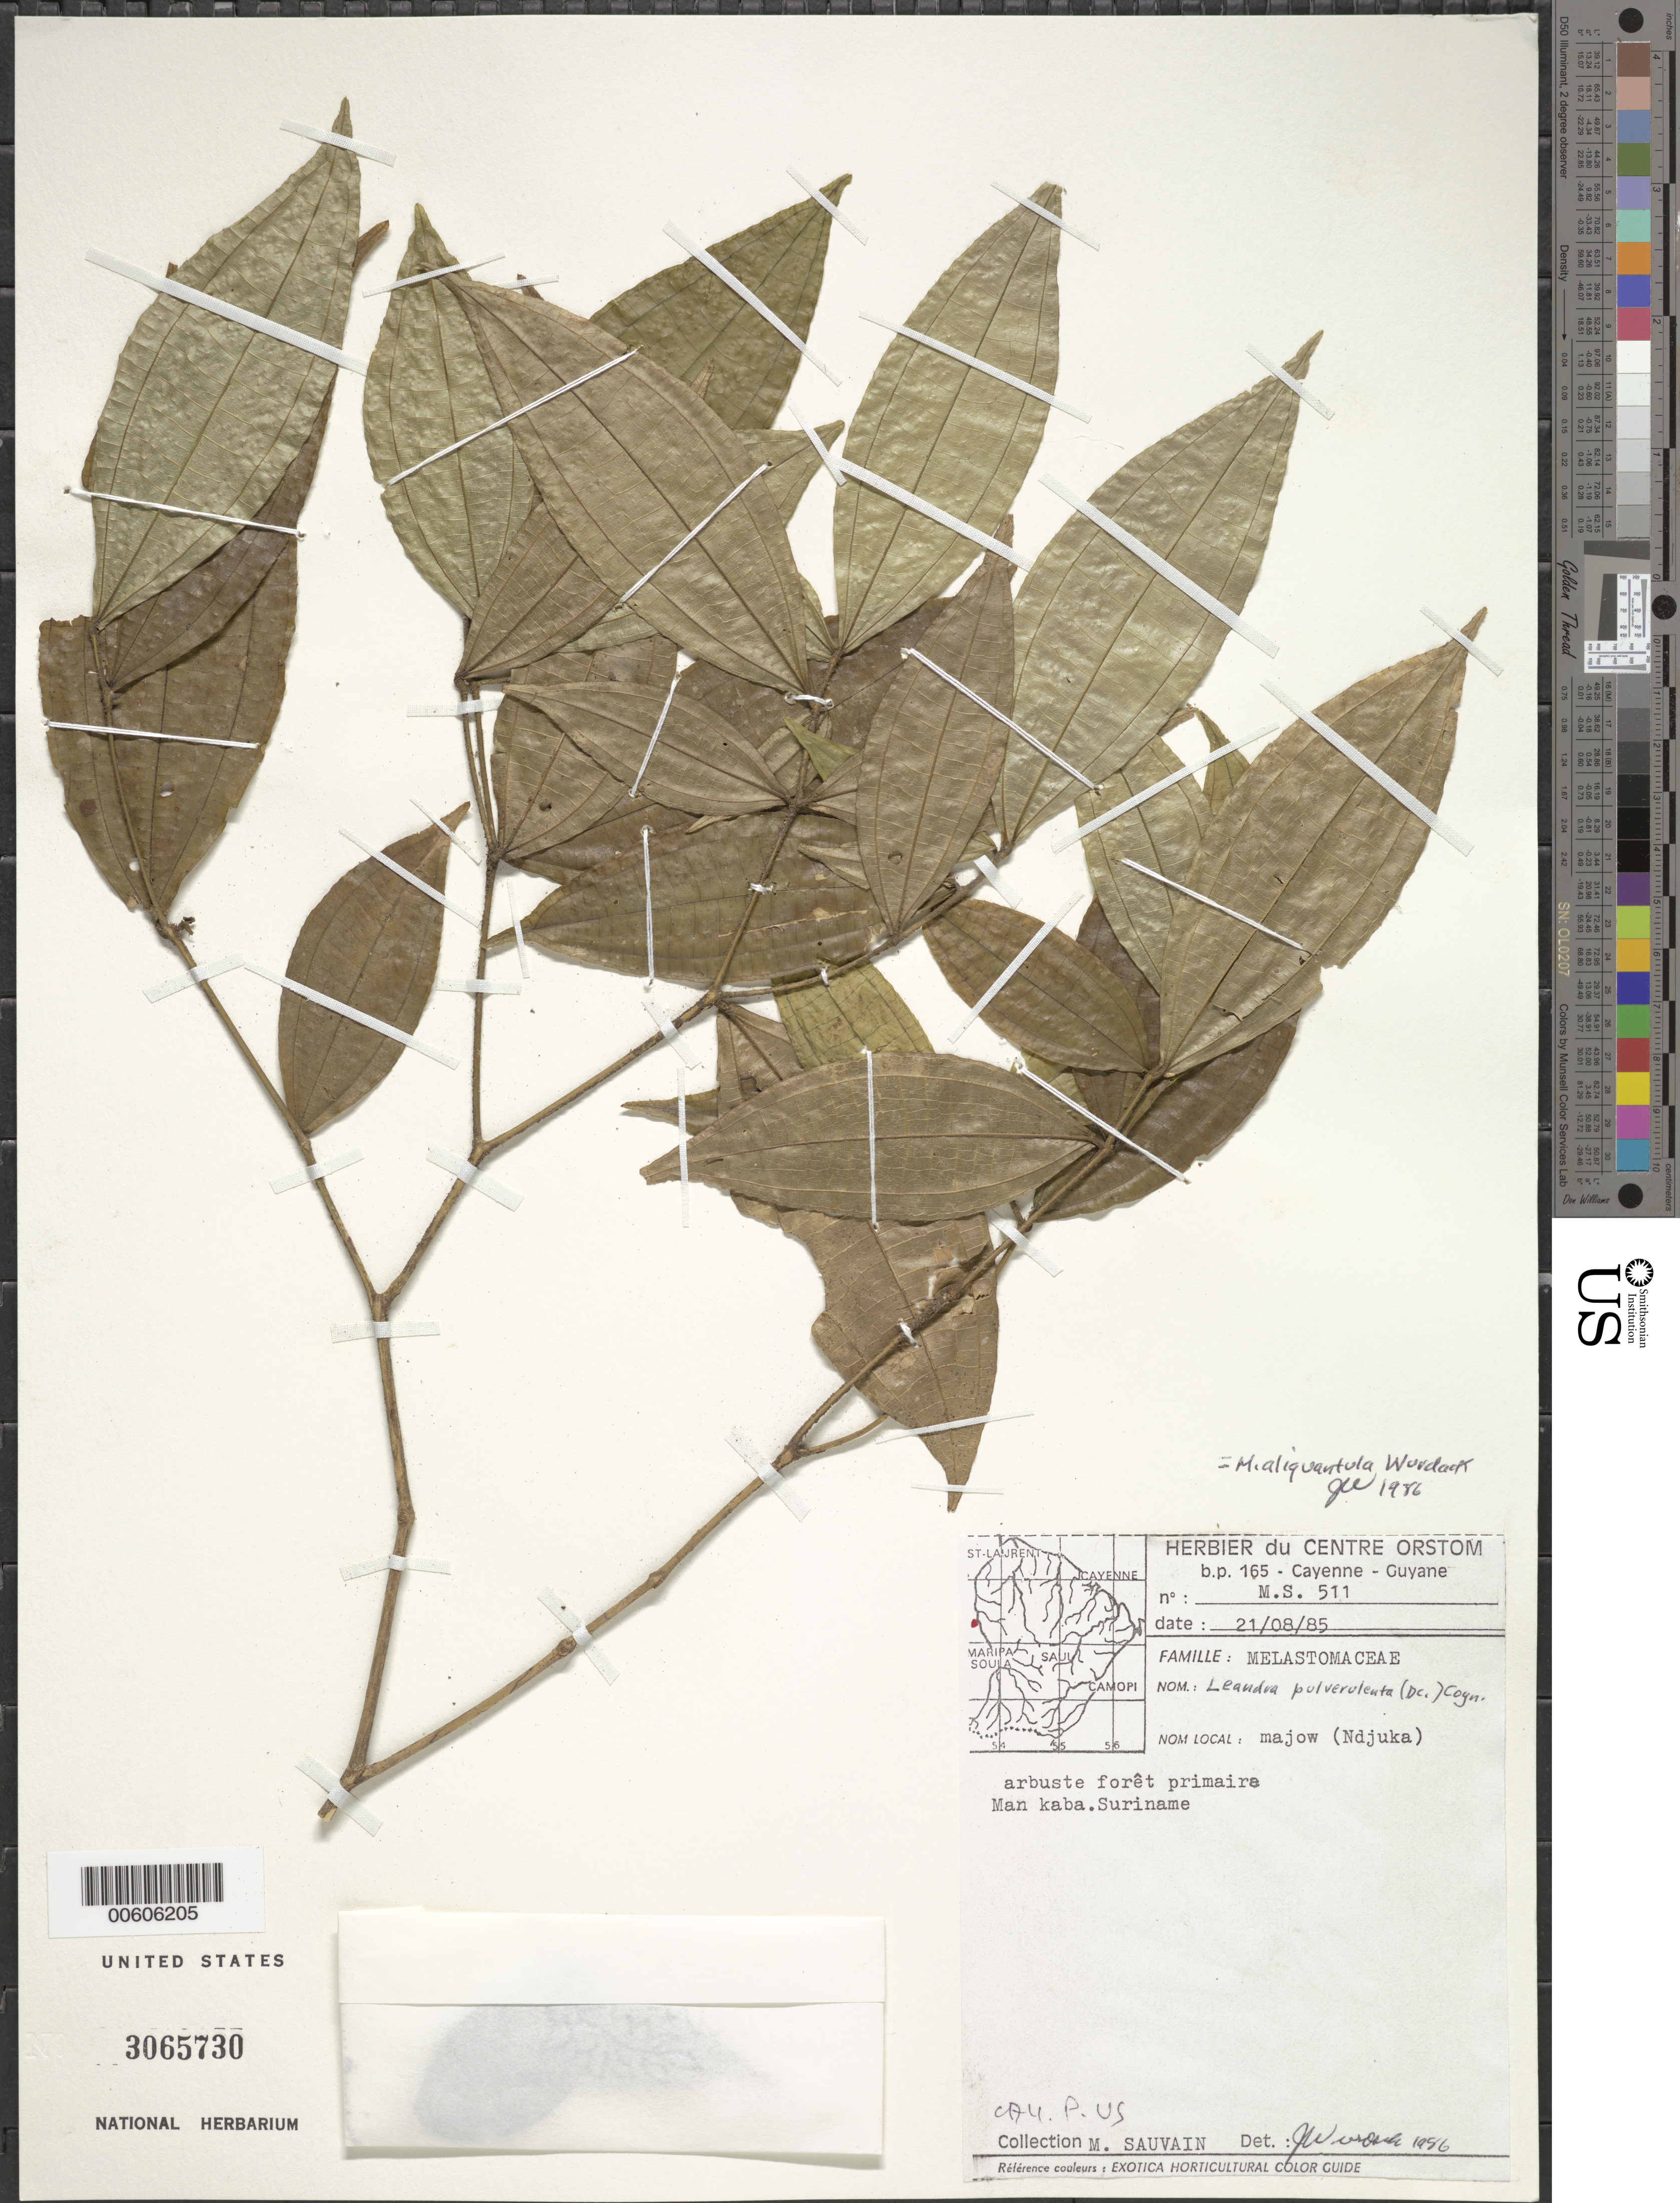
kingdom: Plantae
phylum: Tracheophyta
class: Magnoliopsida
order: Myrtales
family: Melastomataceae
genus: Miconia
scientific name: Miconia aliquantula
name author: Wurdack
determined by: Wurdack, John J., (US), US (UNITED STATES)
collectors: M. Sauvain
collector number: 511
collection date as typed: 21-Aug-85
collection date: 1985-08-21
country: Suriname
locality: Saut Mankaba Soula, Bassin du Maroni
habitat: Foret primaire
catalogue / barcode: US 3065730